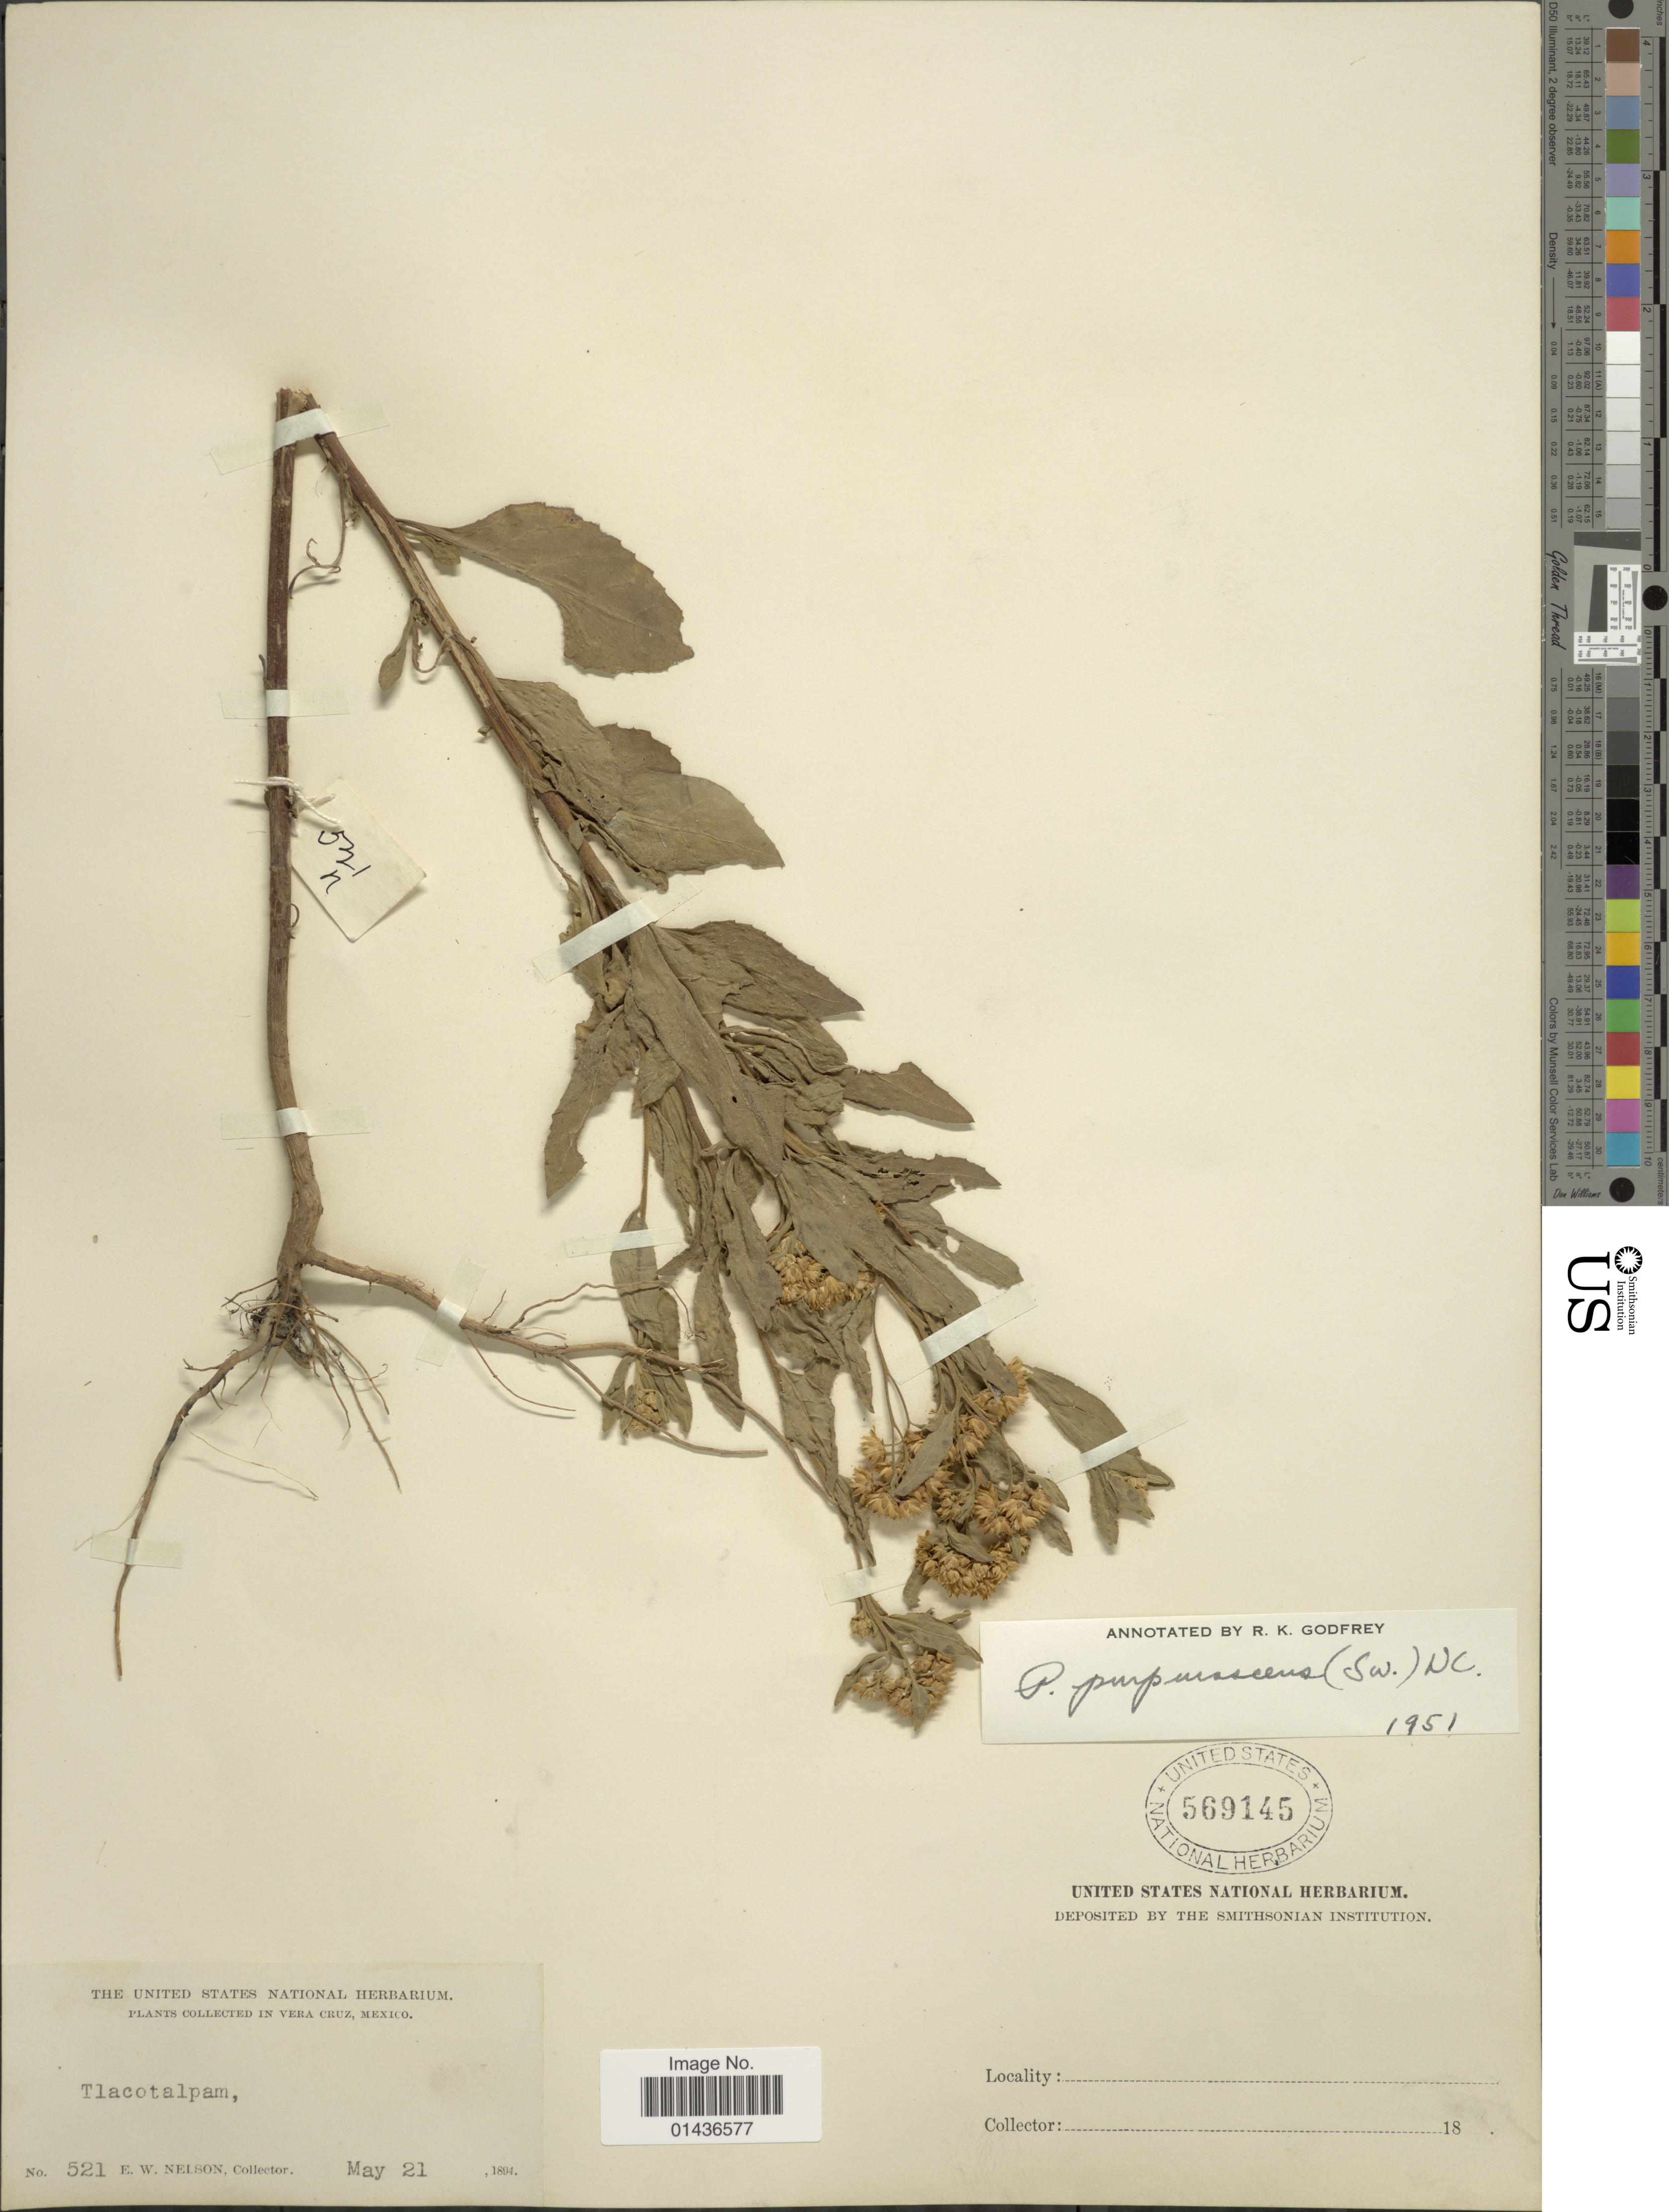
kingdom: Plantae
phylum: Tracheophyta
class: Magnoliopsida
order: Asterales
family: Asteraceae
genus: Pluchea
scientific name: Pluchea odorata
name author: (L.) Cass.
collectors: E. W. Nelson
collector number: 521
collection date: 1894-05-21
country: Mexico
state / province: Veracruz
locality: Vera Cruz, Tlacotalpam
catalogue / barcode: US 569145